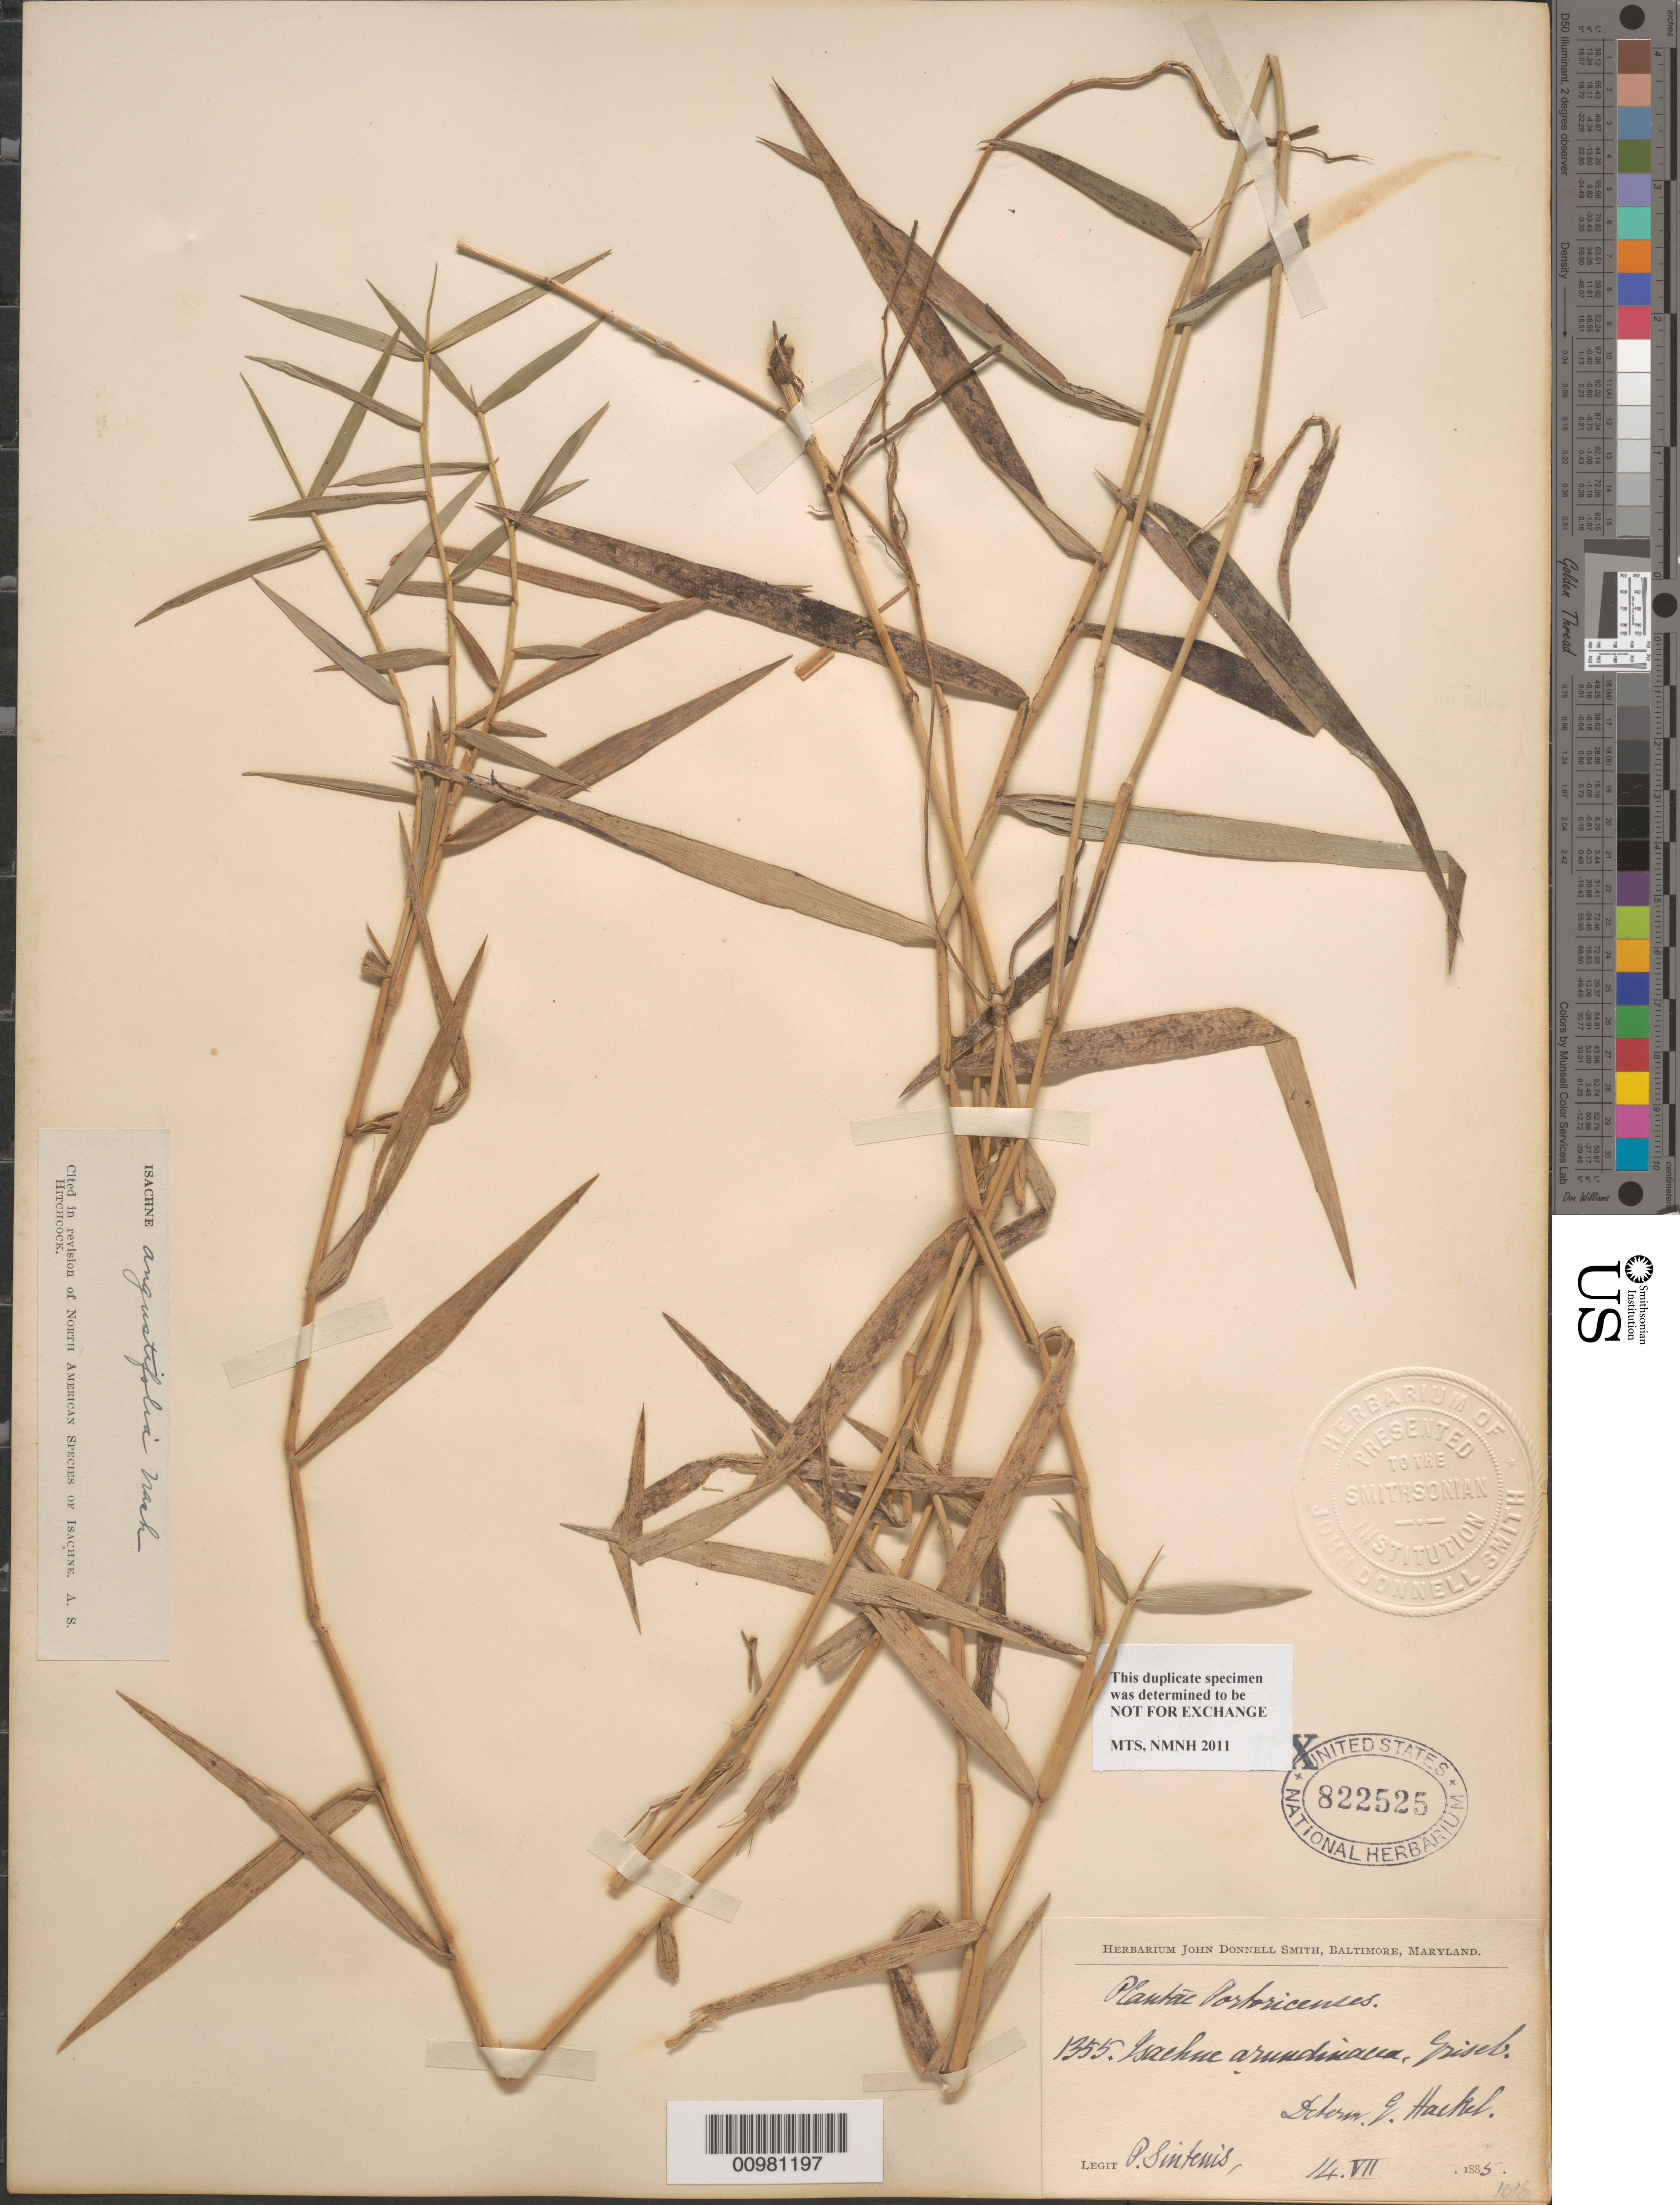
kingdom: Plantae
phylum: Tracheophyta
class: Liliopsida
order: Poales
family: Poaceae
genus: Isachne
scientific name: Isachne angustifolia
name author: Nash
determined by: Hitchcock, Albert S.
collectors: P. Sintenis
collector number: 1355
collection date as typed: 14 Jul 1885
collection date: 1885-07-14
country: Puerto Rico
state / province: Luquillo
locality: Sierra de Luquillo, in monte Yunque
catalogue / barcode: US 822525